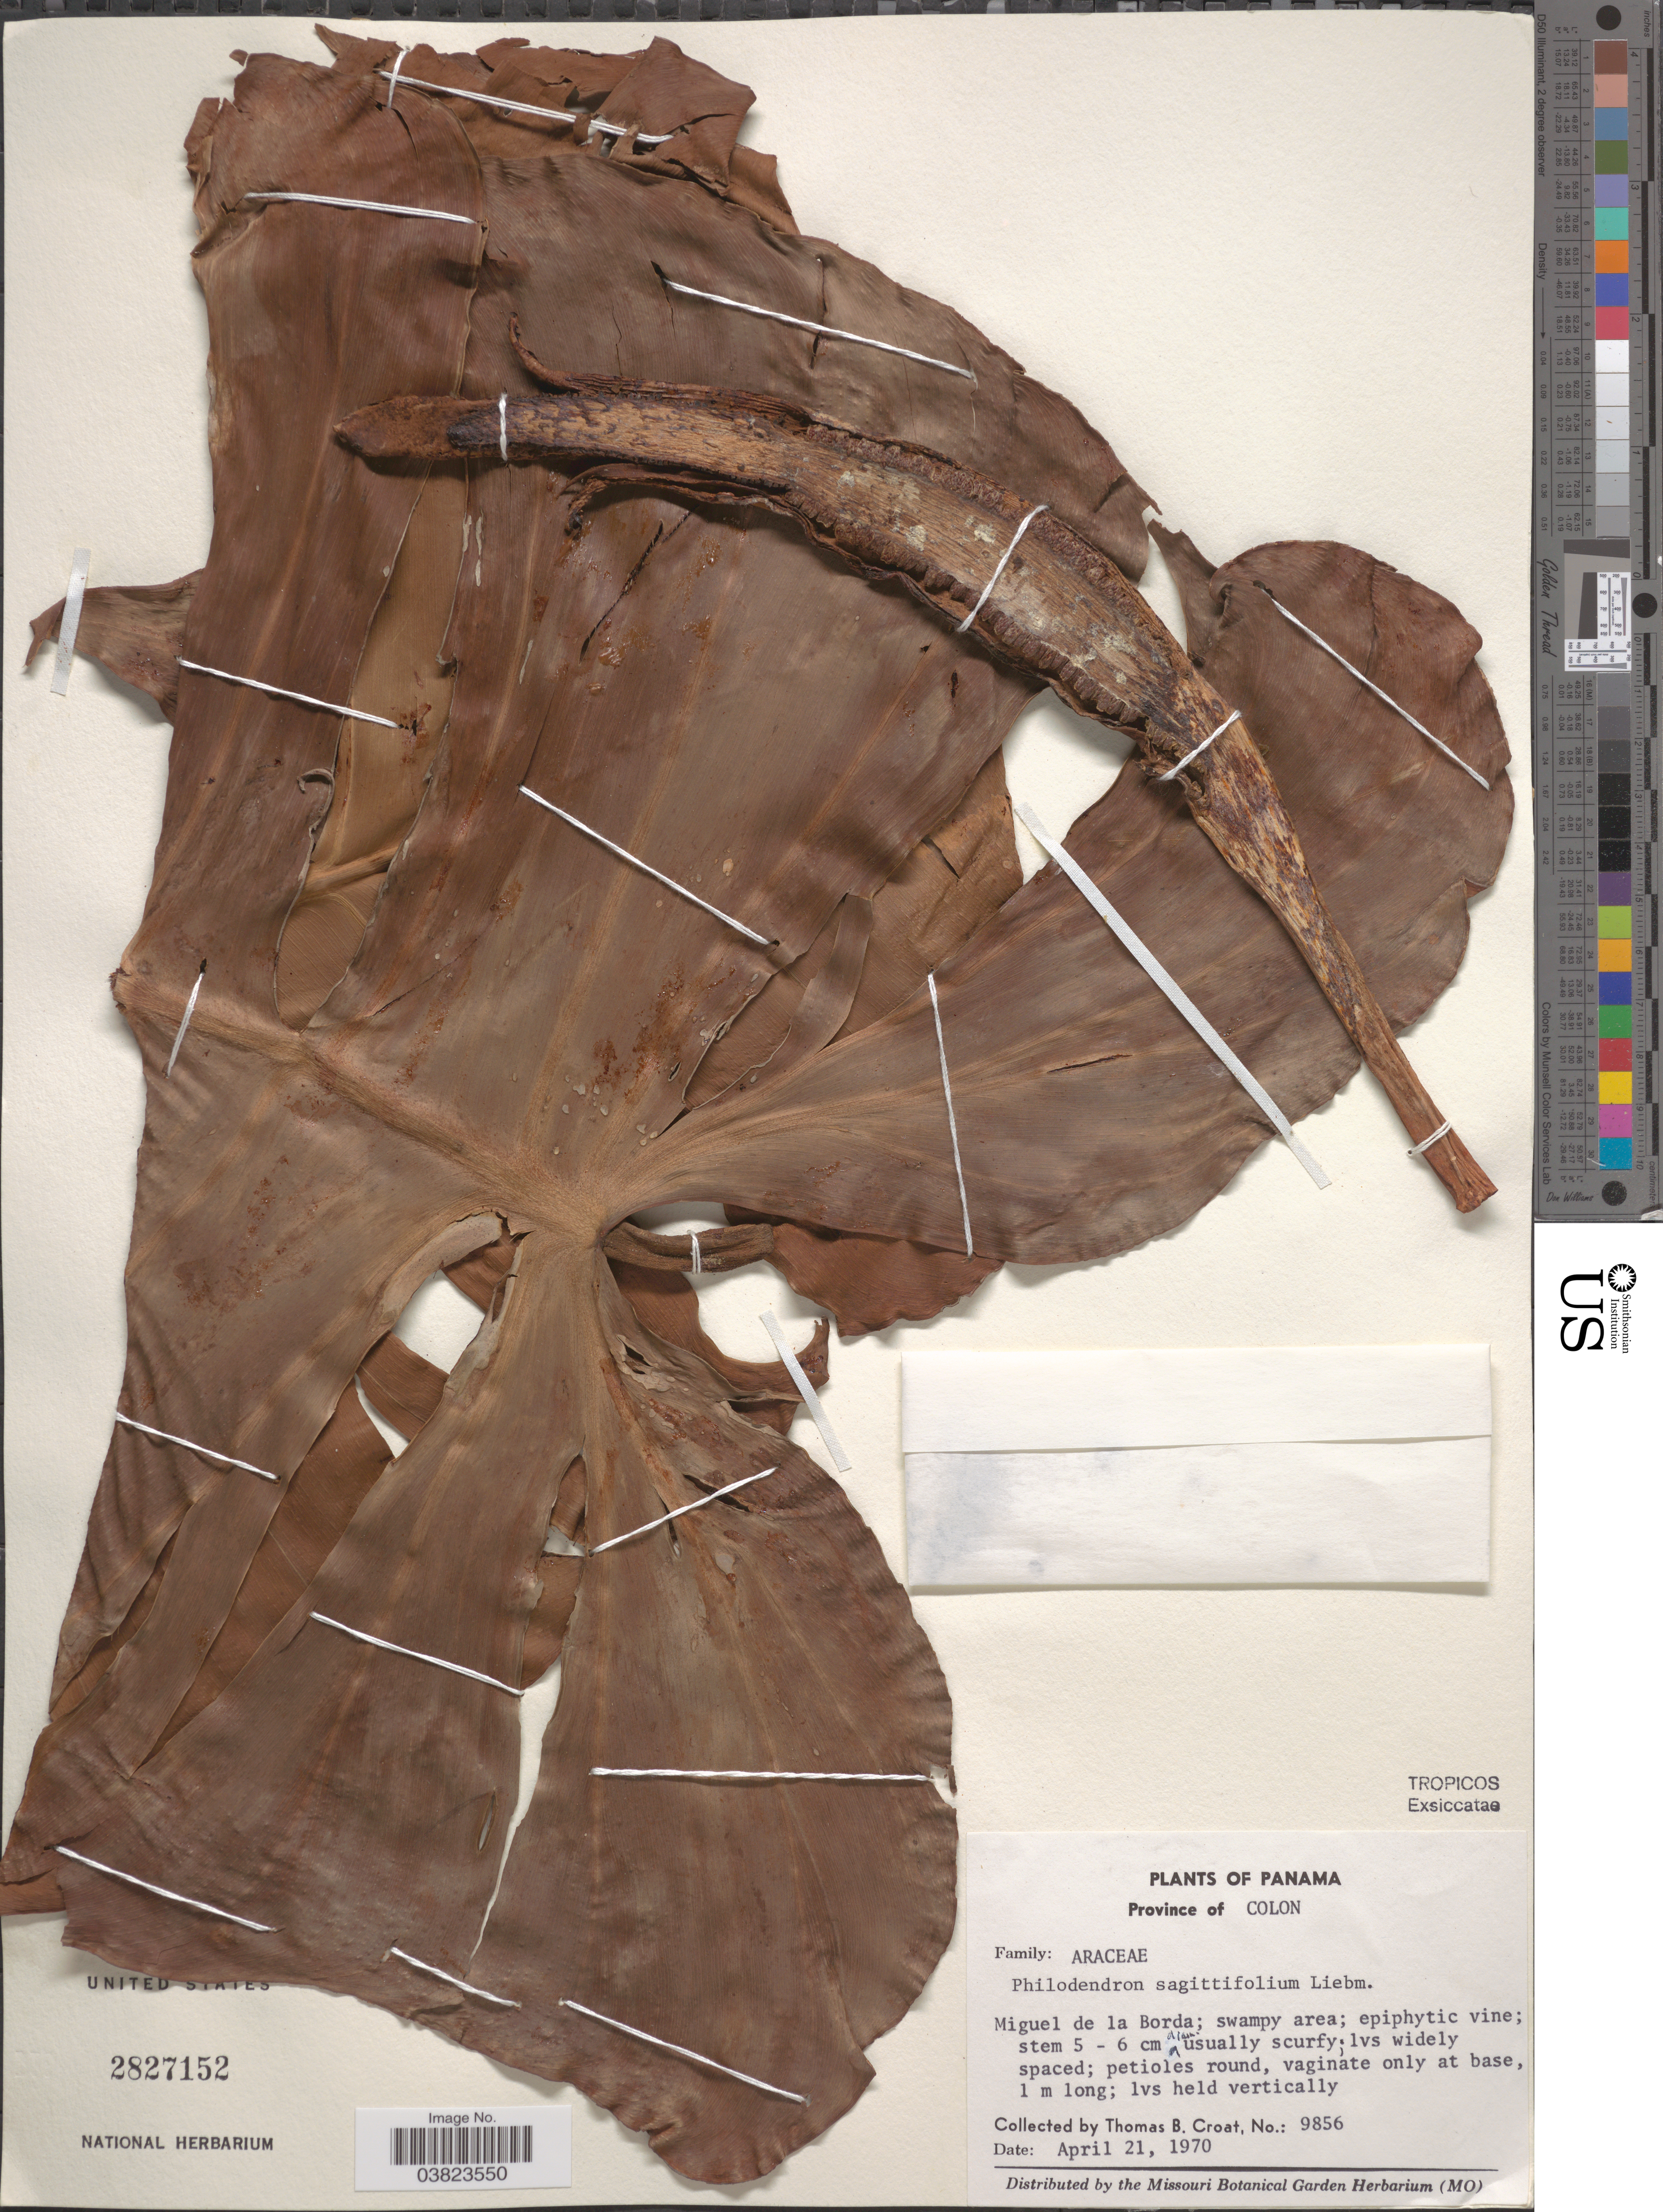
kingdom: Plantae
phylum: Tracheophyta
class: Liliopsida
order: Alismatales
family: Araceae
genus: Philodendron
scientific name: Philodendron sagittifolium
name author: Liebm.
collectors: T. B. Croat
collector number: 9856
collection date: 1970-04-21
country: Panama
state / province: Colón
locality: Miguel de la Borda.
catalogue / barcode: US 2827152